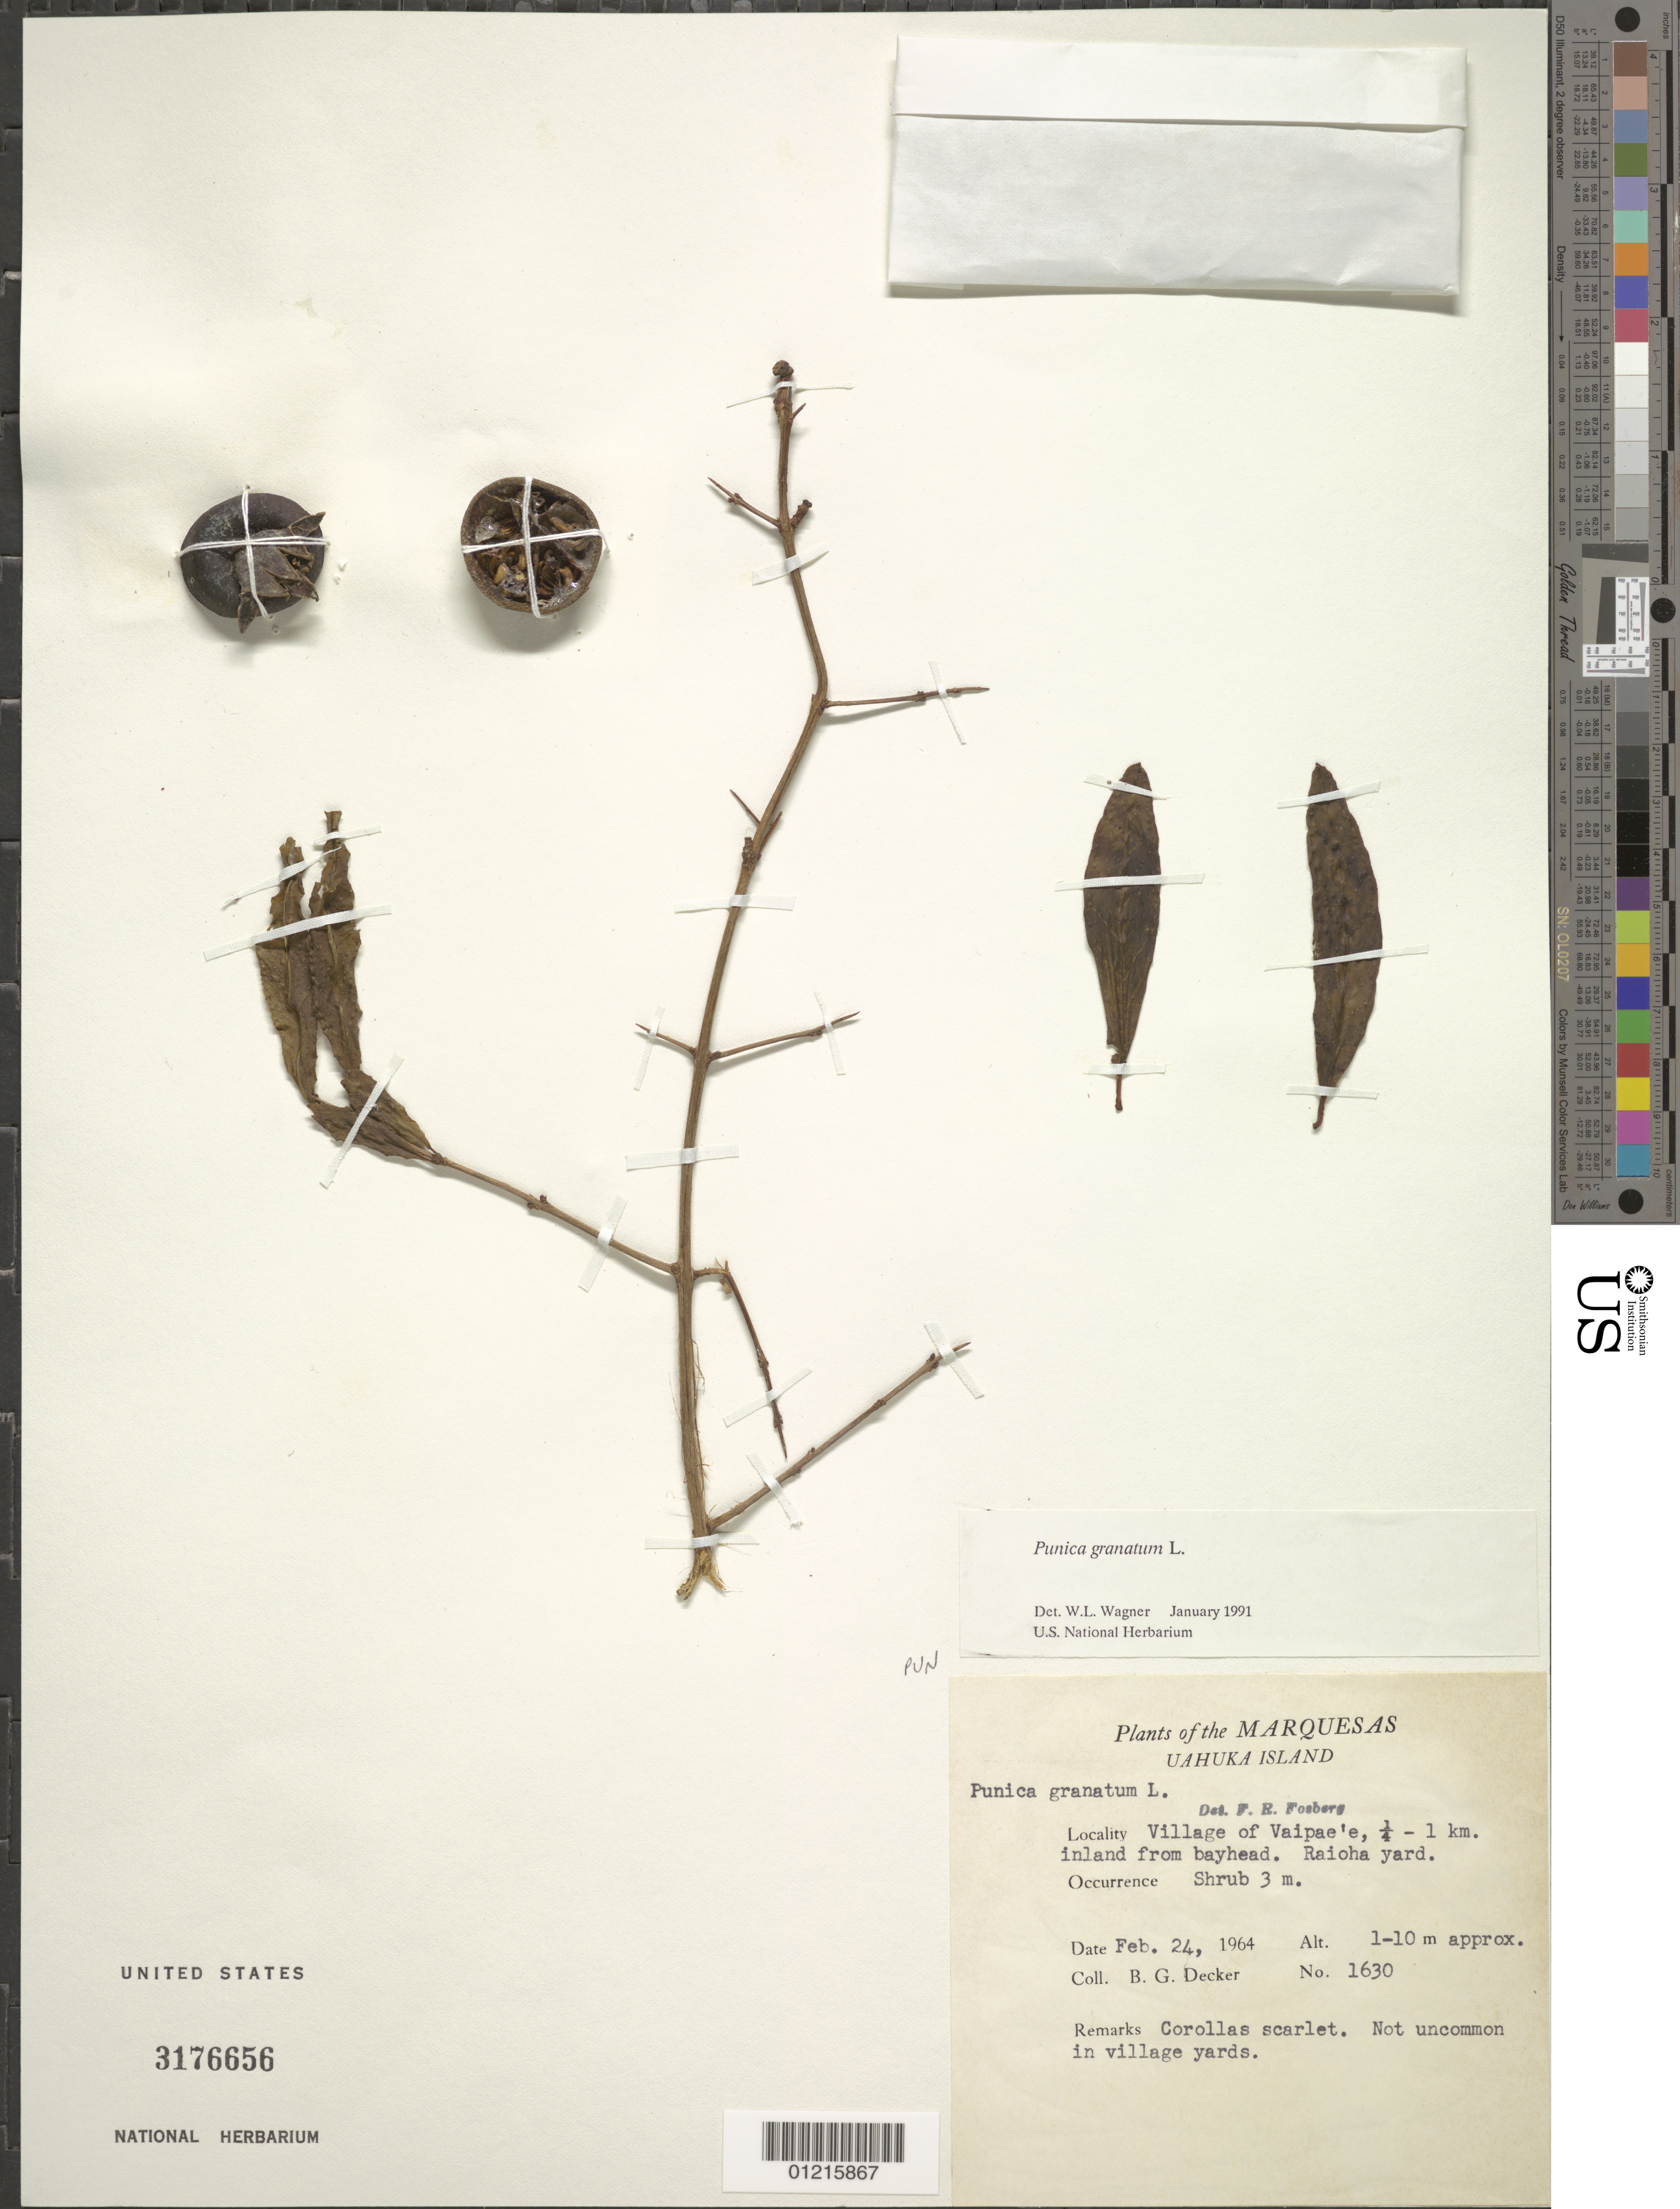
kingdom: Plantae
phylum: Tracheophyta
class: Magnoliopsida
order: Myrtales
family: Lythraceae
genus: Punica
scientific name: Punica granatum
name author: L.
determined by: Wagner, W. L., (BOT), Smithsonian Institution - National Museum of Natural History (UNITED STATES)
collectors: B. G. Decker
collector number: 1630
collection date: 1964-02-24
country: French Polynesia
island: Ua Huka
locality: Vaipae'e village, 0.25-1 km inland from bayhead, Raioha yard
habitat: Not uncommon in village yards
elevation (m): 1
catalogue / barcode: US 3176656